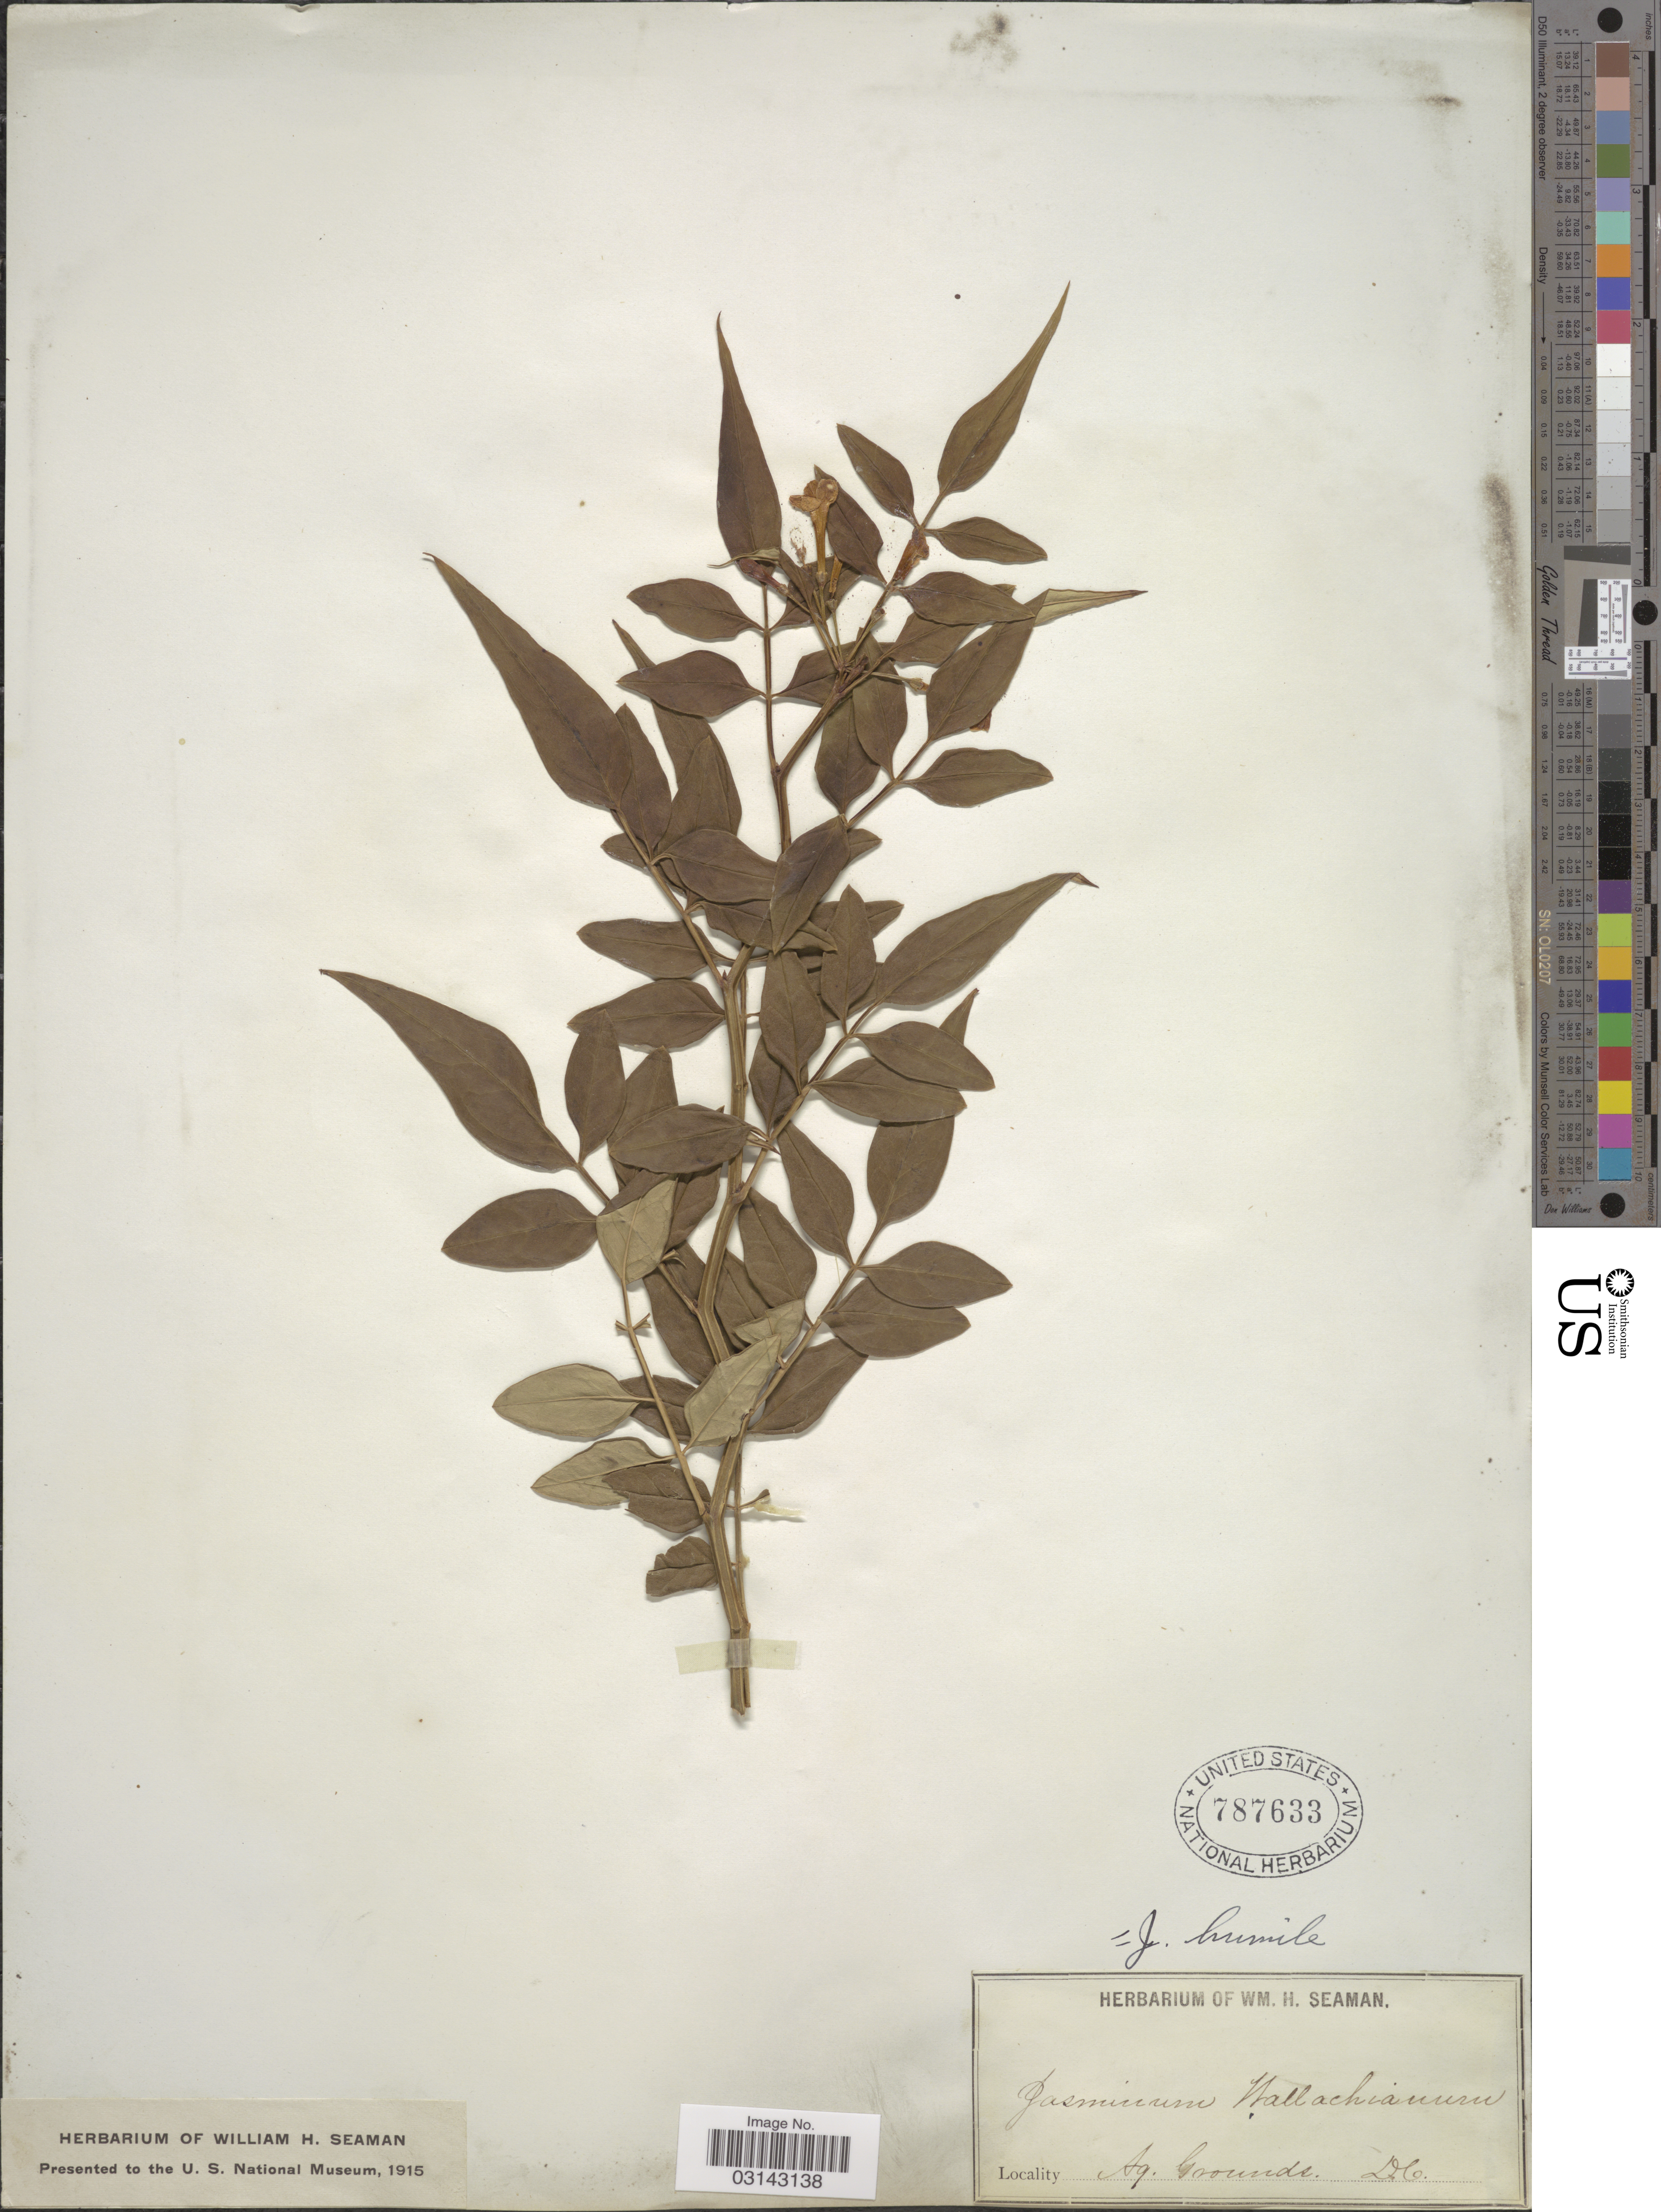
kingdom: Plantae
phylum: Tracheophyta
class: Magnoliopsida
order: Lamiales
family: Oleaceae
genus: Jasminum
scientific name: Jasminum humile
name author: L.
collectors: ex herb. William H. Sullivant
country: United States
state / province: District of Columbia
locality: Ag. Grounds. D. C.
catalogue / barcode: US 787633